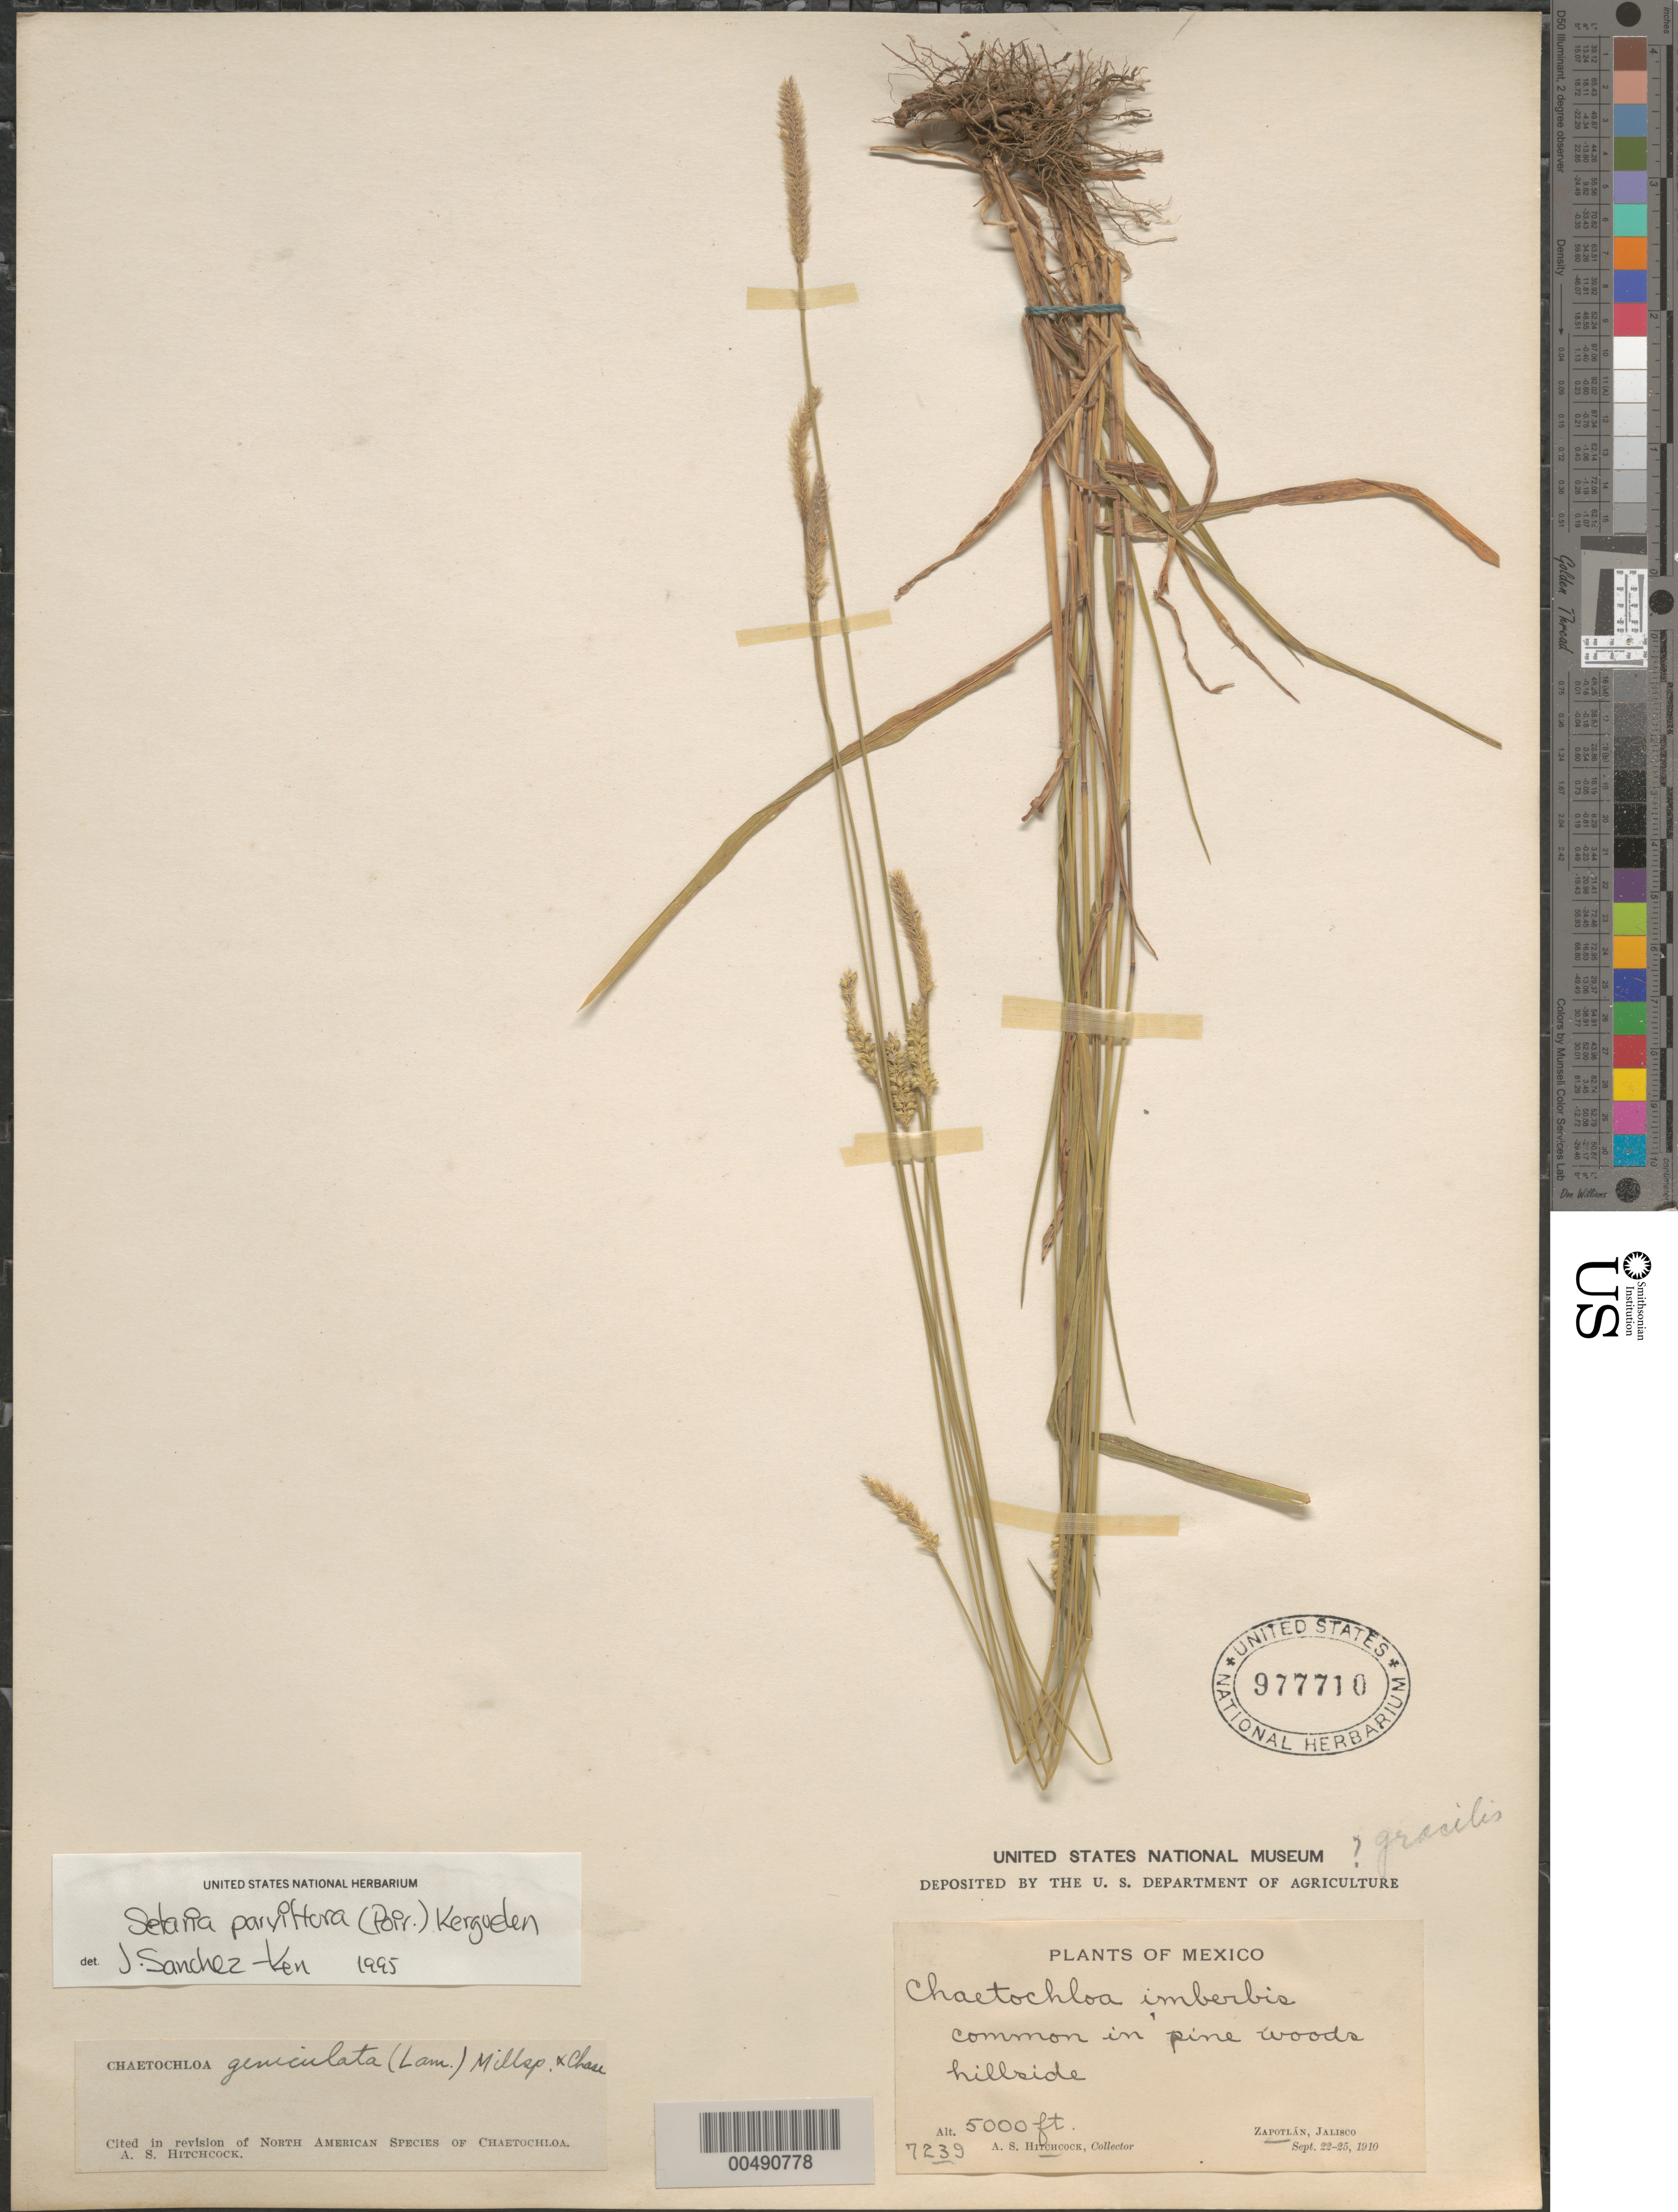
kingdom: Plantae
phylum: Tracheophyta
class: Liliopsida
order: Poales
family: Poaceae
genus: Setaria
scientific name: Setaria parviflora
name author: (Poir.) Kerguélen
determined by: Sánchez-Ken, J. G.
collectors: A. S. Hitchcock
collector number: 7239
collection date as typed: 22 Sep 1910 to 25 Sep 1910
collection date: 1910-09-22/1910-09-25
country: Mexico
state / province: Jalisco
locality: Zapotlán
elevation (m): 1524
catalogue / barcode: US 977710